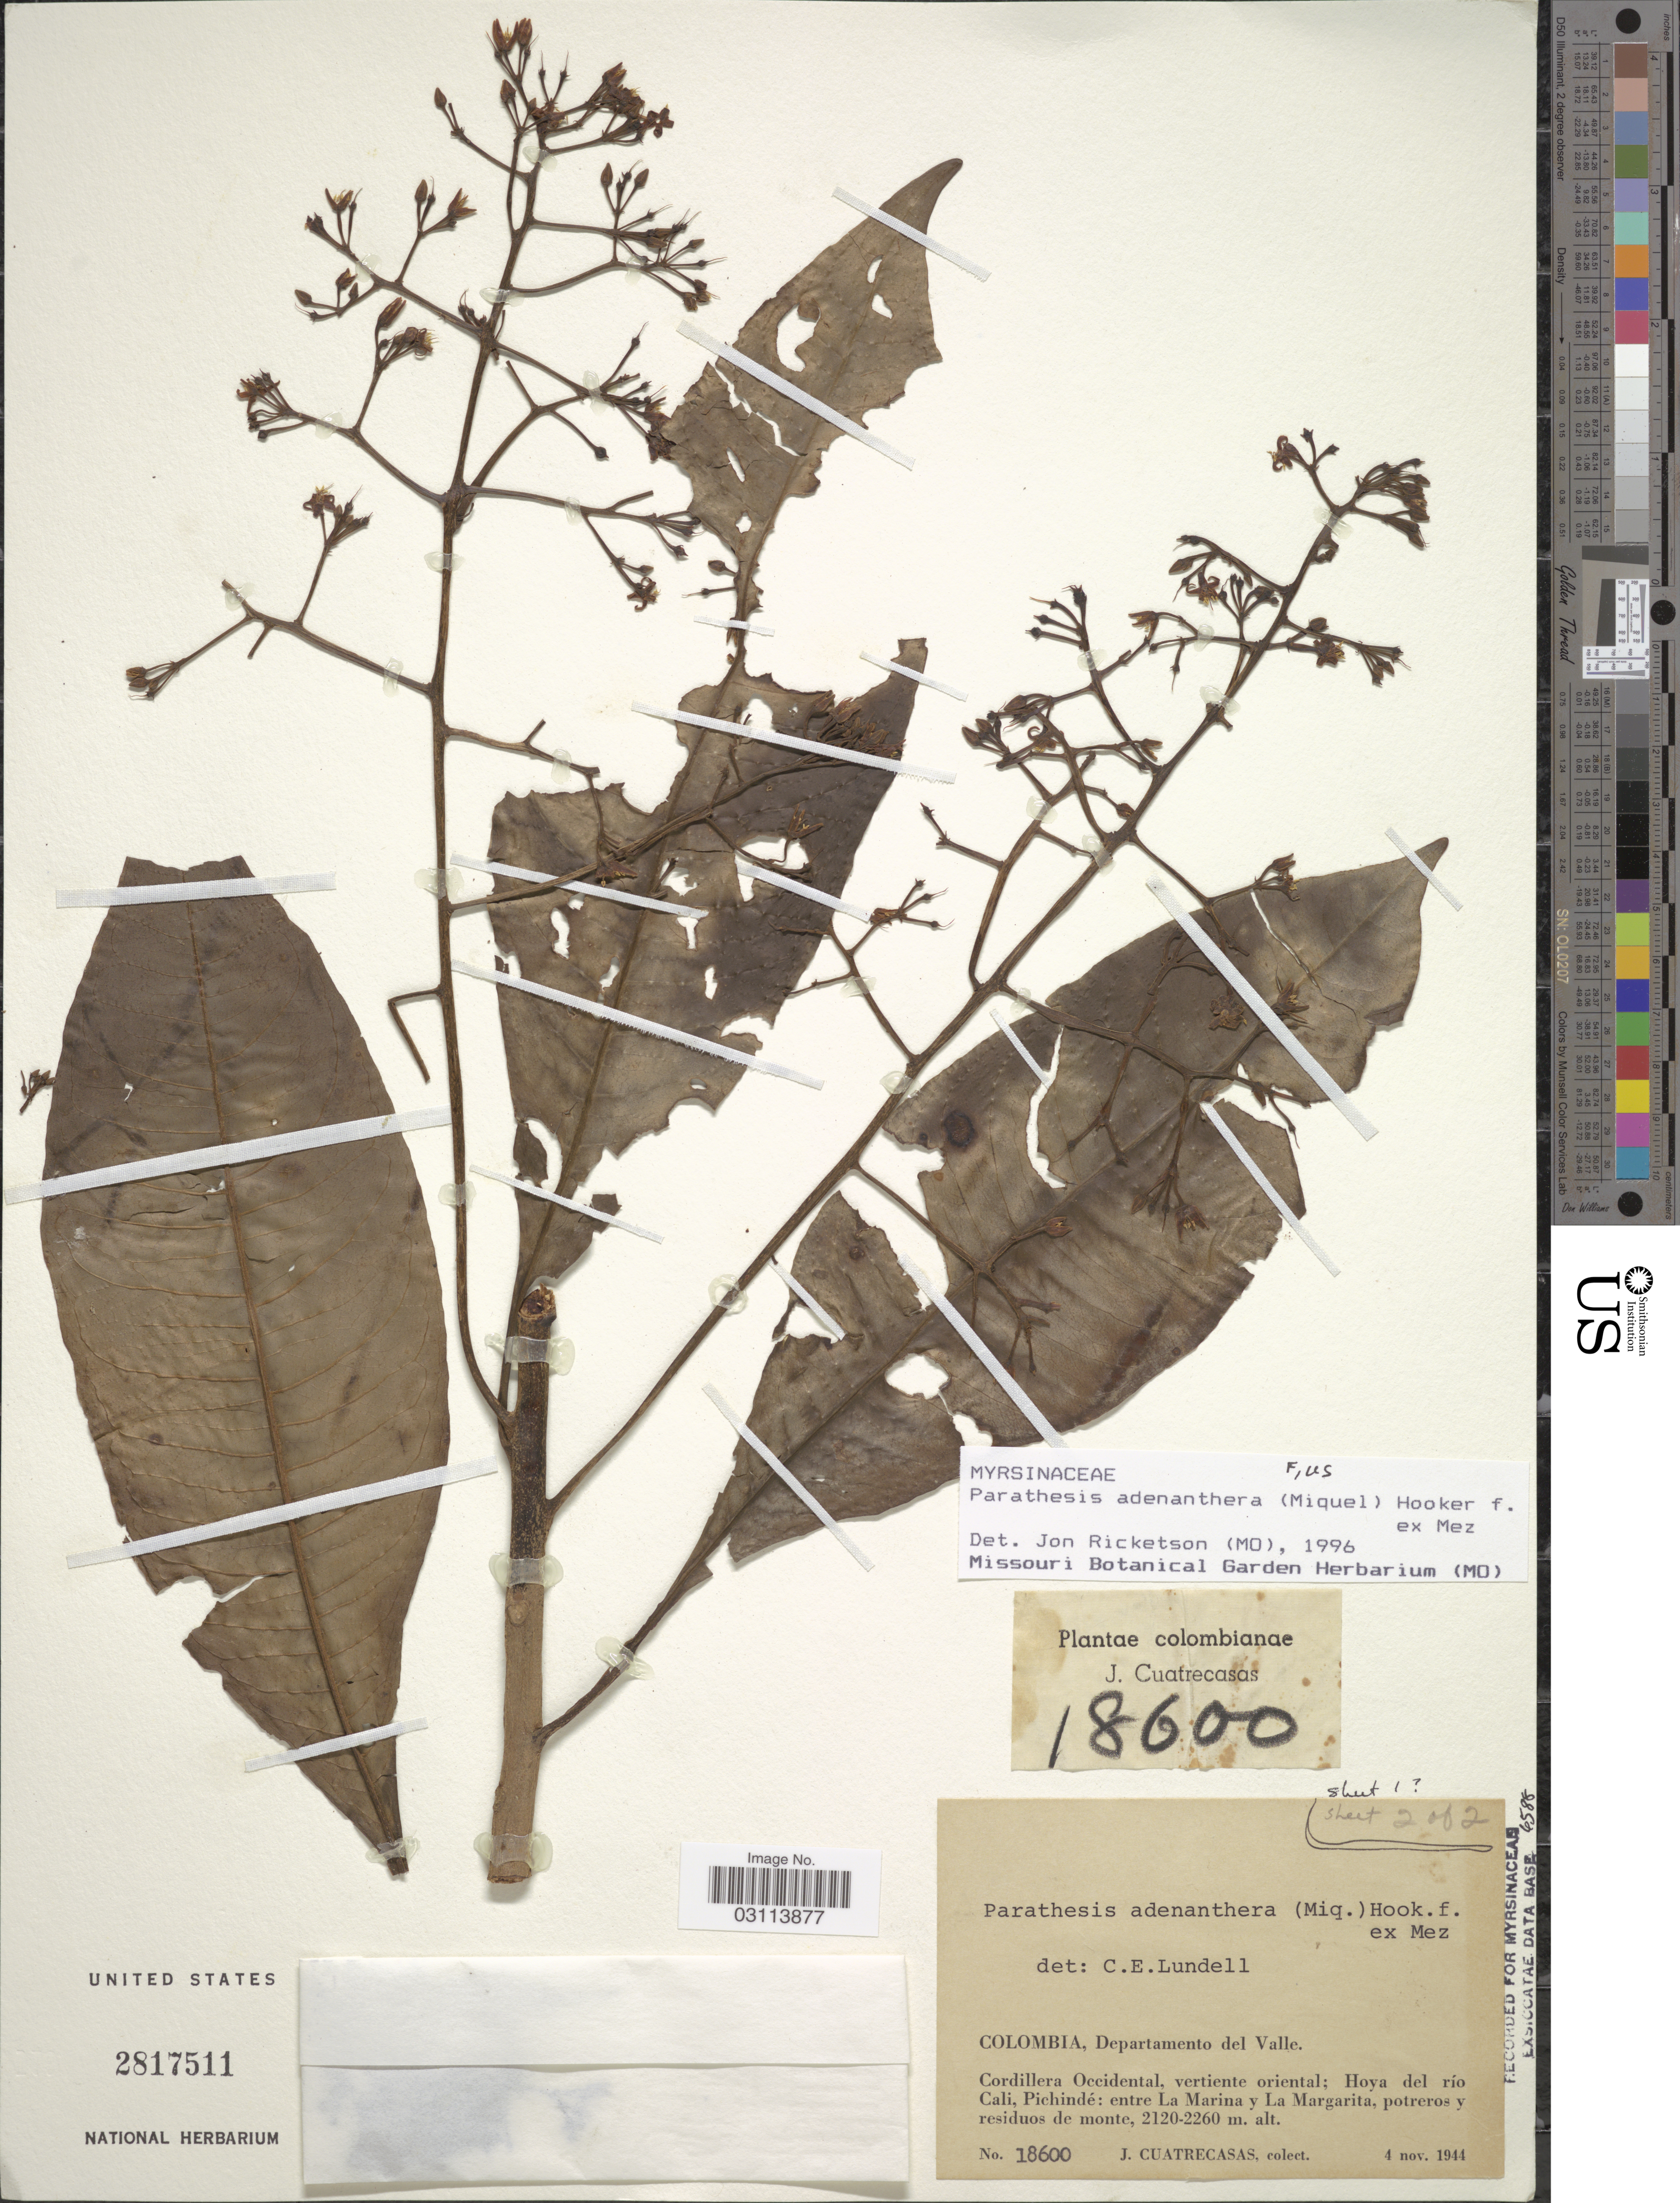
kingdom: Plantae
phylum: Tracheophyta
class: Magnoliopsida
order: Ericales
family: Primulaceae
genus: Parathesis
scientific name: Parathesis adenanthera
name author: (Miq.) Hook. f. ex Mez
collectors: J. Cuatrecasas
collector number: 18600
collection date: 1944-11-04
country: Colombia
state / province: Valle del Cauca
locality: Departamento del Valle. Cordillera Occidental, vertiente oriental; Hoya del río Cali, Pichindé: entre La Marina y La Margarita, potreros y residuos de monte.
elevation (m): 2120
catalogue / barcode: US 2817511